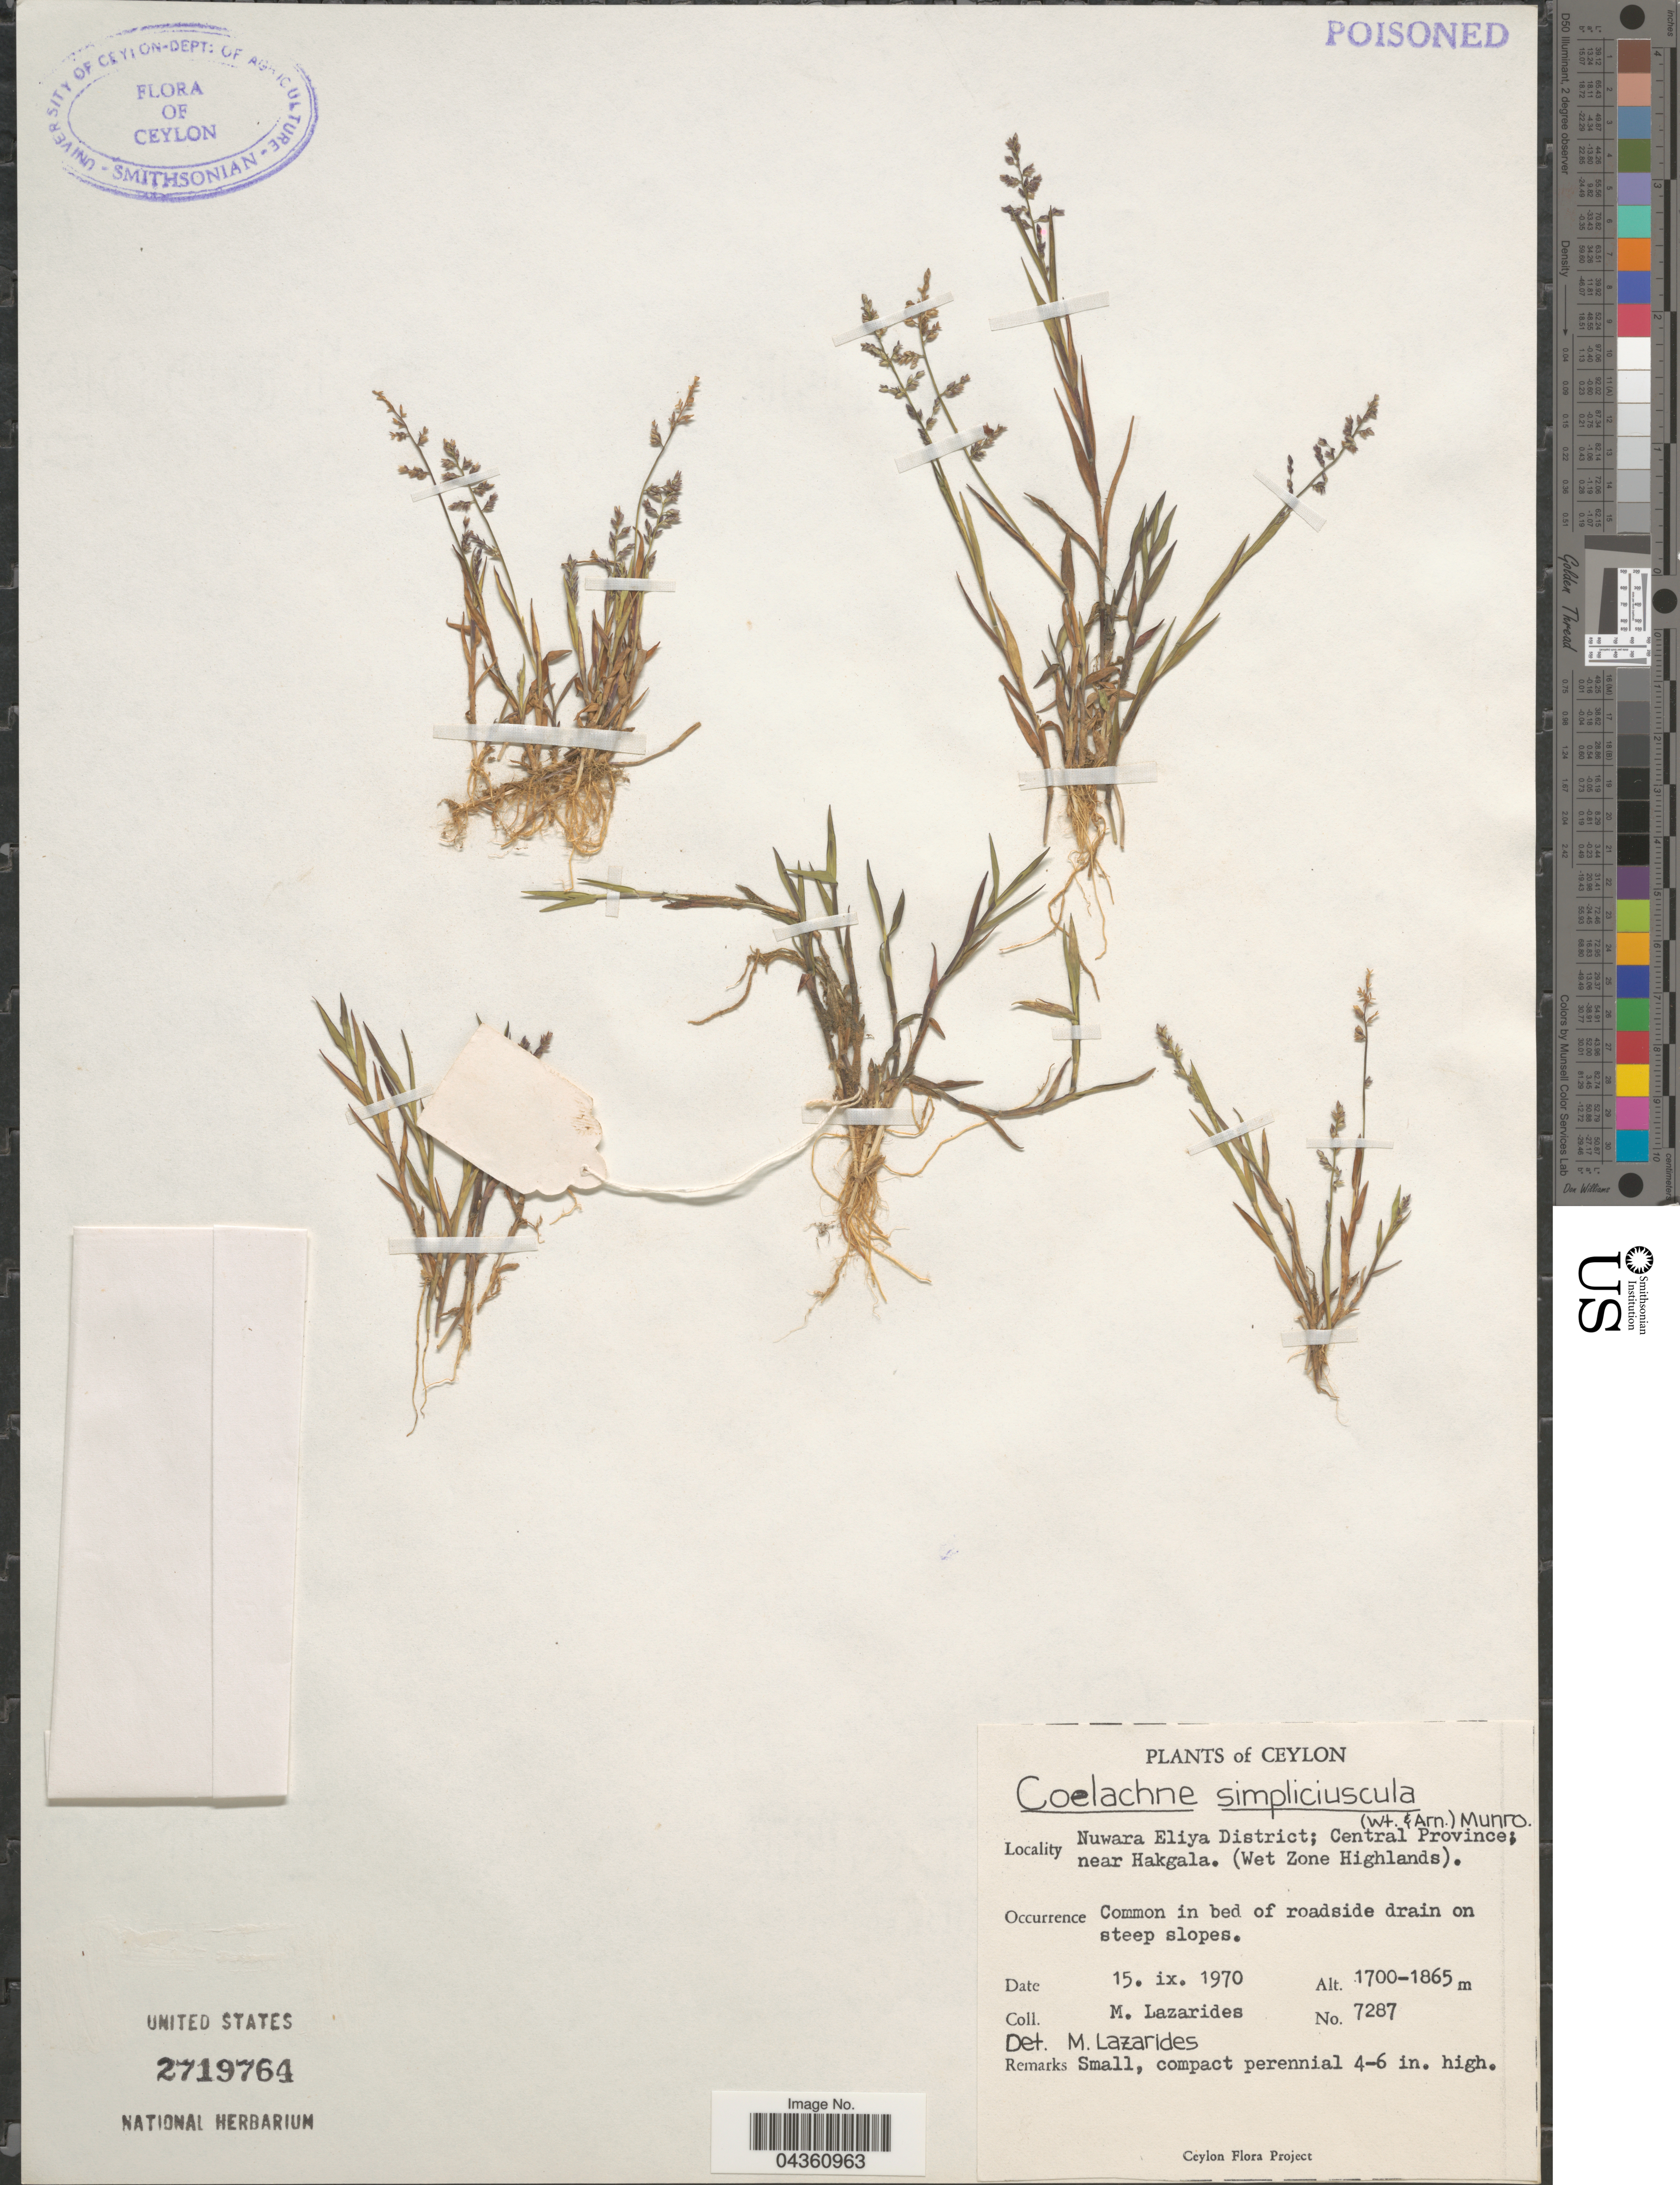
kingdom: Plantae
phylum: Tracheophyta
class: Liliopsida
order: Poales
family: Poaceae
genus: Coelachne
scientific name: Coelachne simpliciuscula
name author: (Wight & Arn. ex Steud.) Munro ex Benth.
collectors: M. Lazarides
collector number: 7287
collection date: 1970-09-15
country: Sri Lanka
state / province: Central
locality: Ceylon. Nuwara Eliya District: near Hakgala. (Wet Zone Highlands). In bed of roadside drain on steep slopes.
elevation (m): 1700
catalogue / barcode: US 2719764